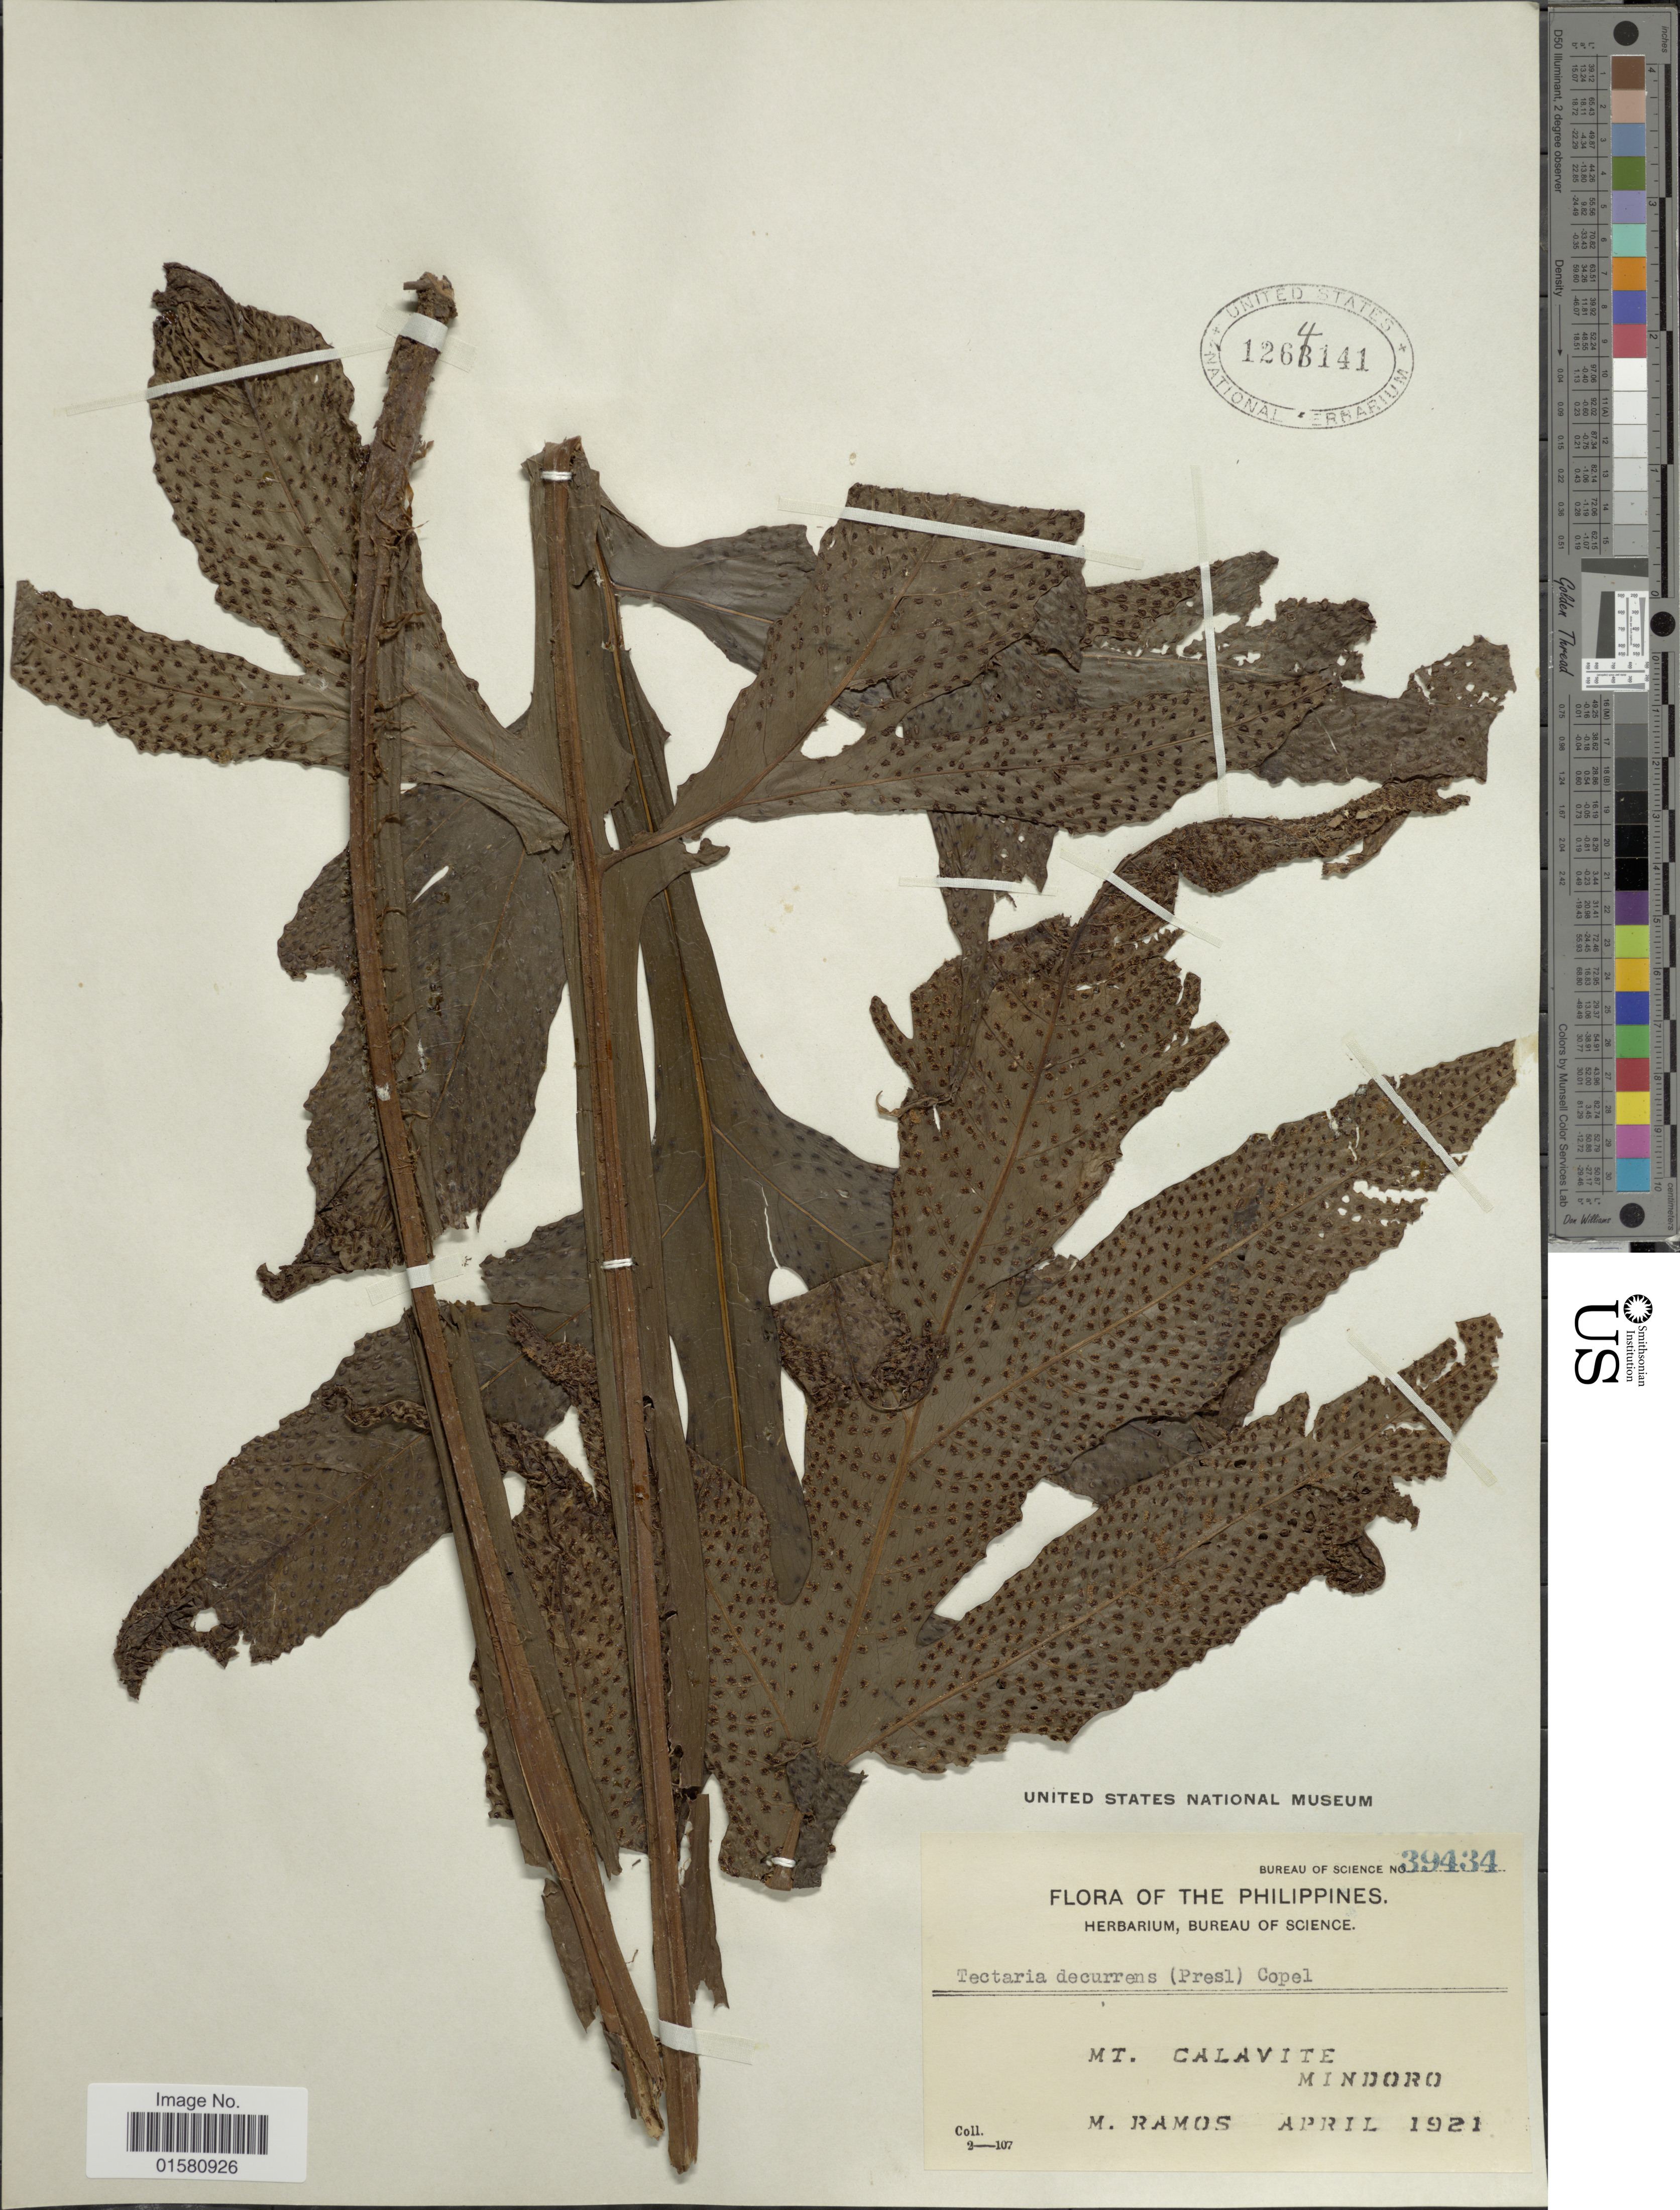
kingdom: Plantae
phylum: Tracheophyta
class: Polypodiopsida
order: Polypodiales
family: Tectariaceae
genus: Tectaria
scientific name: Tectaria decurrens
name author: (Presel.) Copel. in Elmer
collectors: M. Ramos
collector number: Bureau of Science 39434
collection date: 1921-04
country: Philippines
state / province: Mimaropa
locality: Mt. Calavite, Mindoro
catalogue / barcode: US 1264141